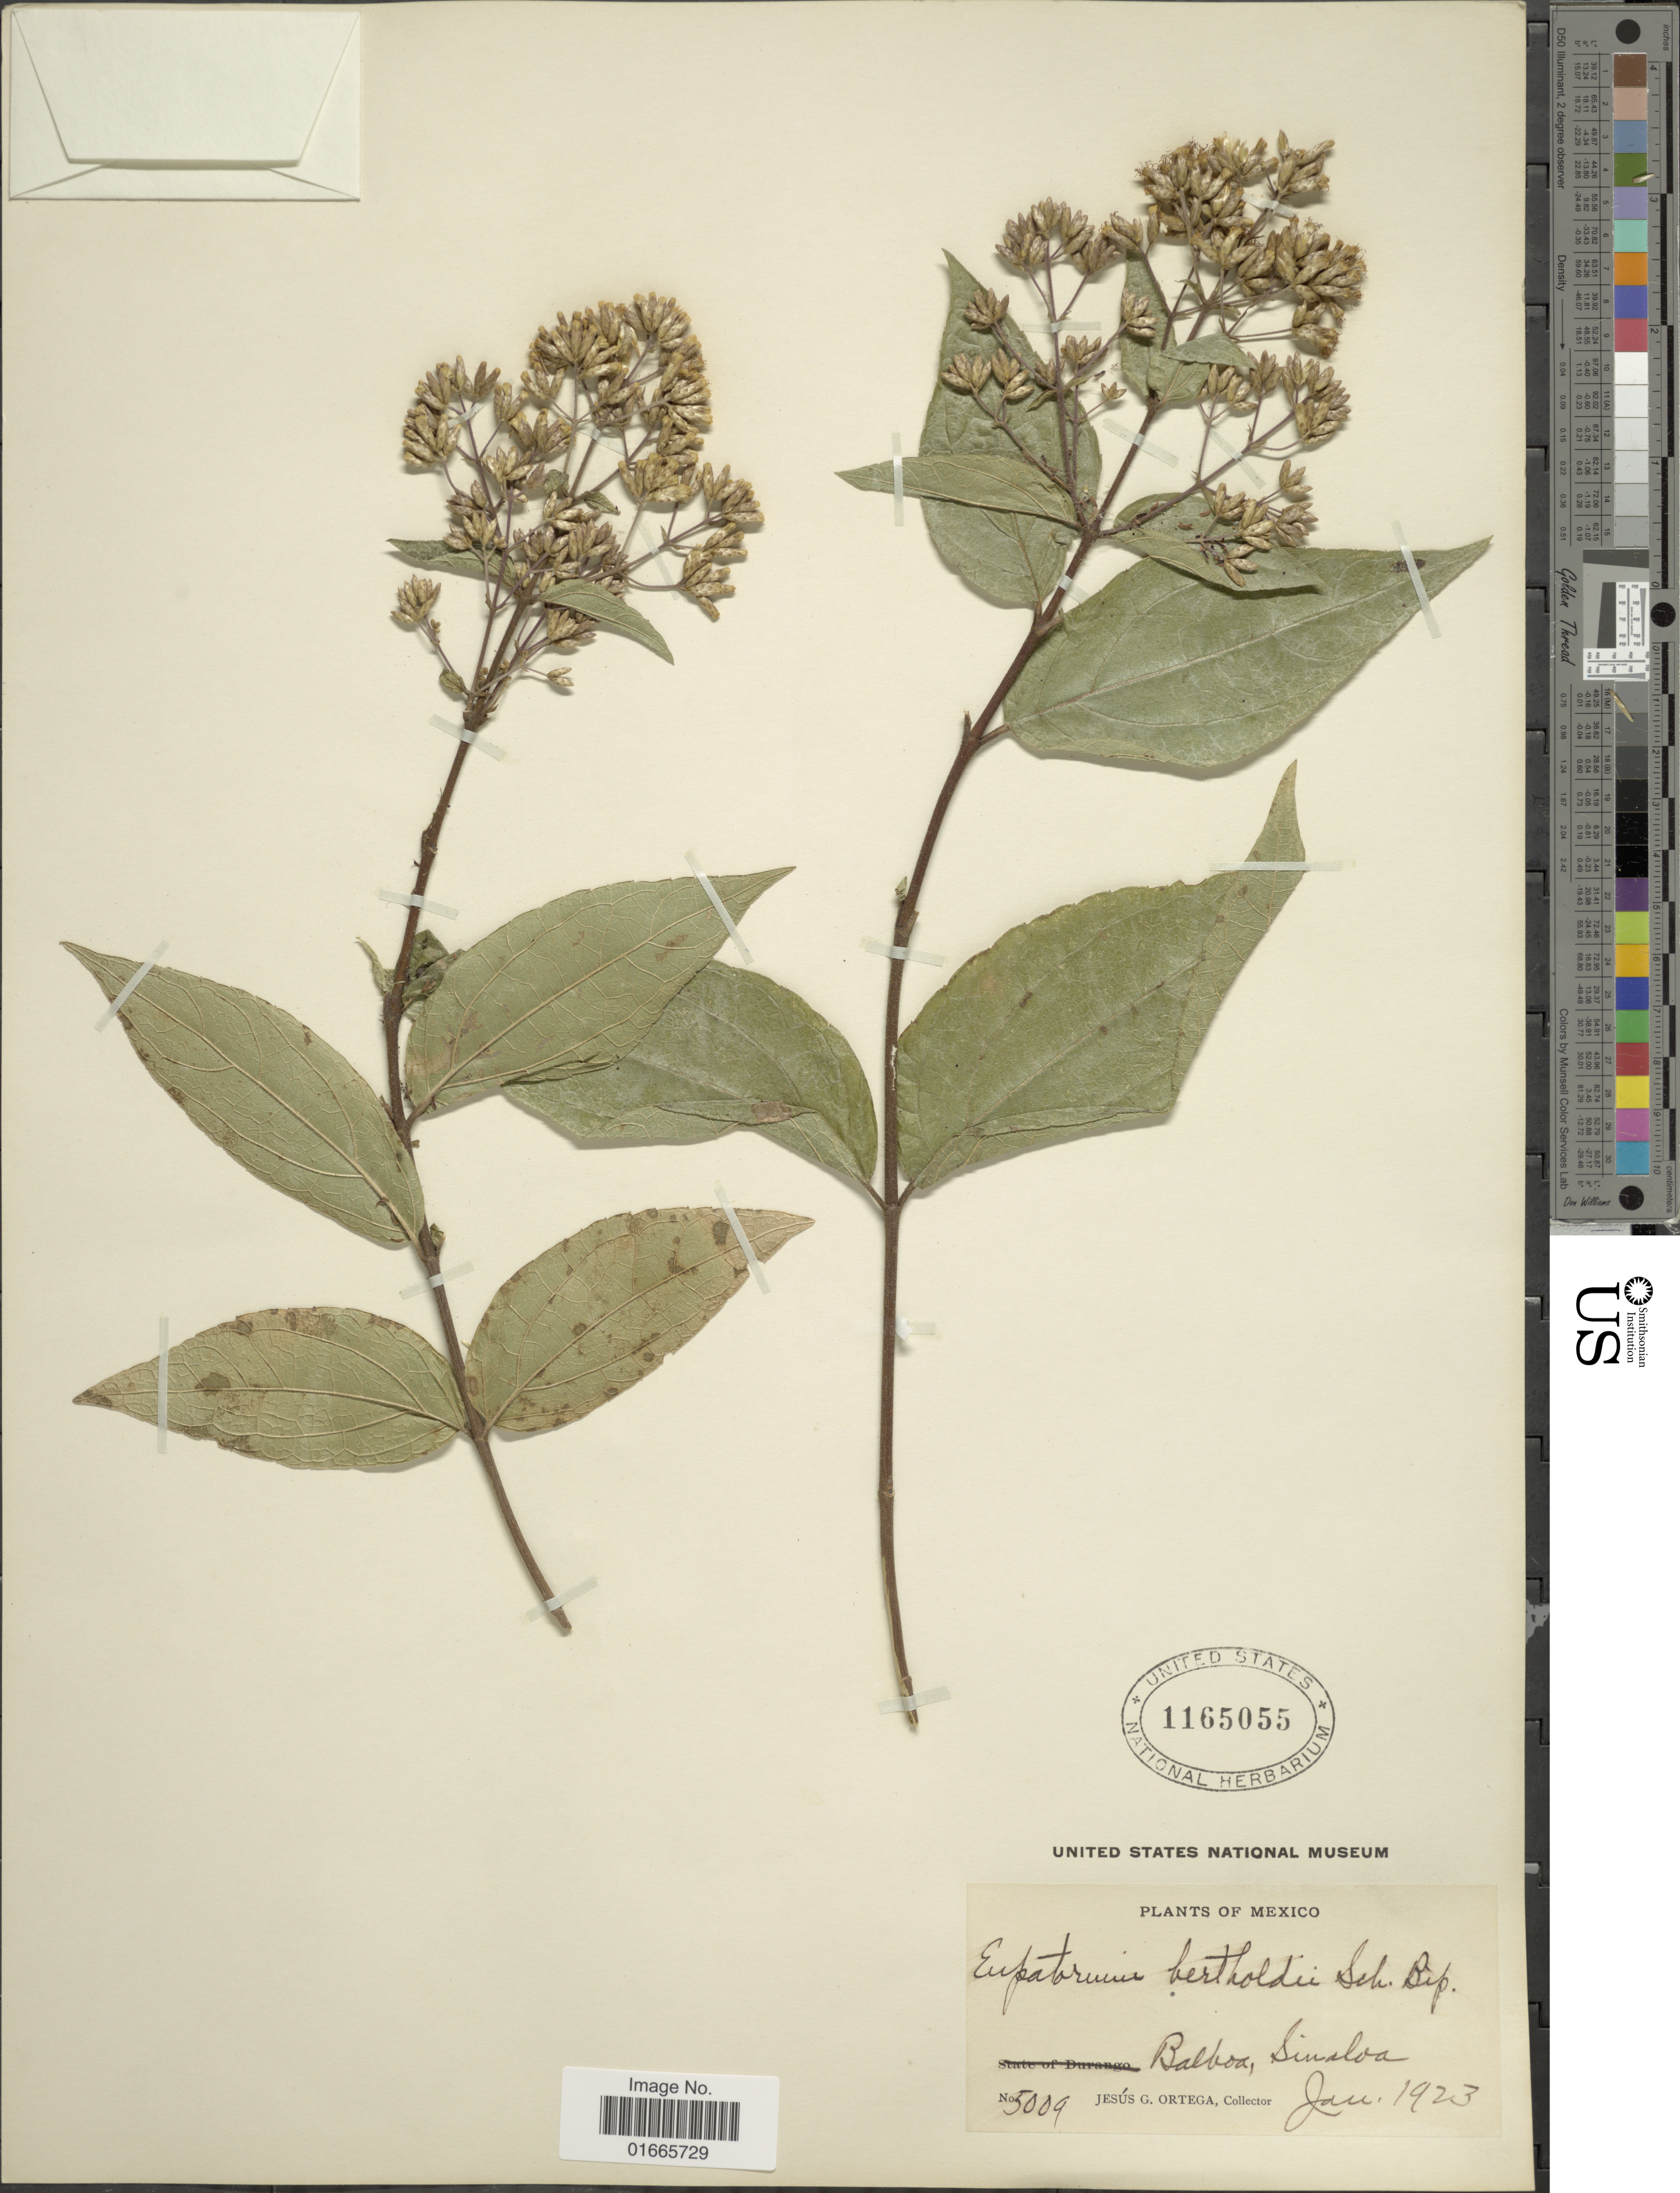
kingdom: Plantae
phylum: Tracheophyta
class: Magnoliopsida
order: Asterales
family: Asteraceae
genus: Chromolaena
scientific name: Chromolaena bertholdii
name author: (Sch. Bip.) R.M. King & H. Rob.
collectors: J. Ortega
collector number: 5009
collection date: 1923-01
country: Mexico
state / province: Sinaloa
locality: Balboa.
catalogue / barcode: US 1165055